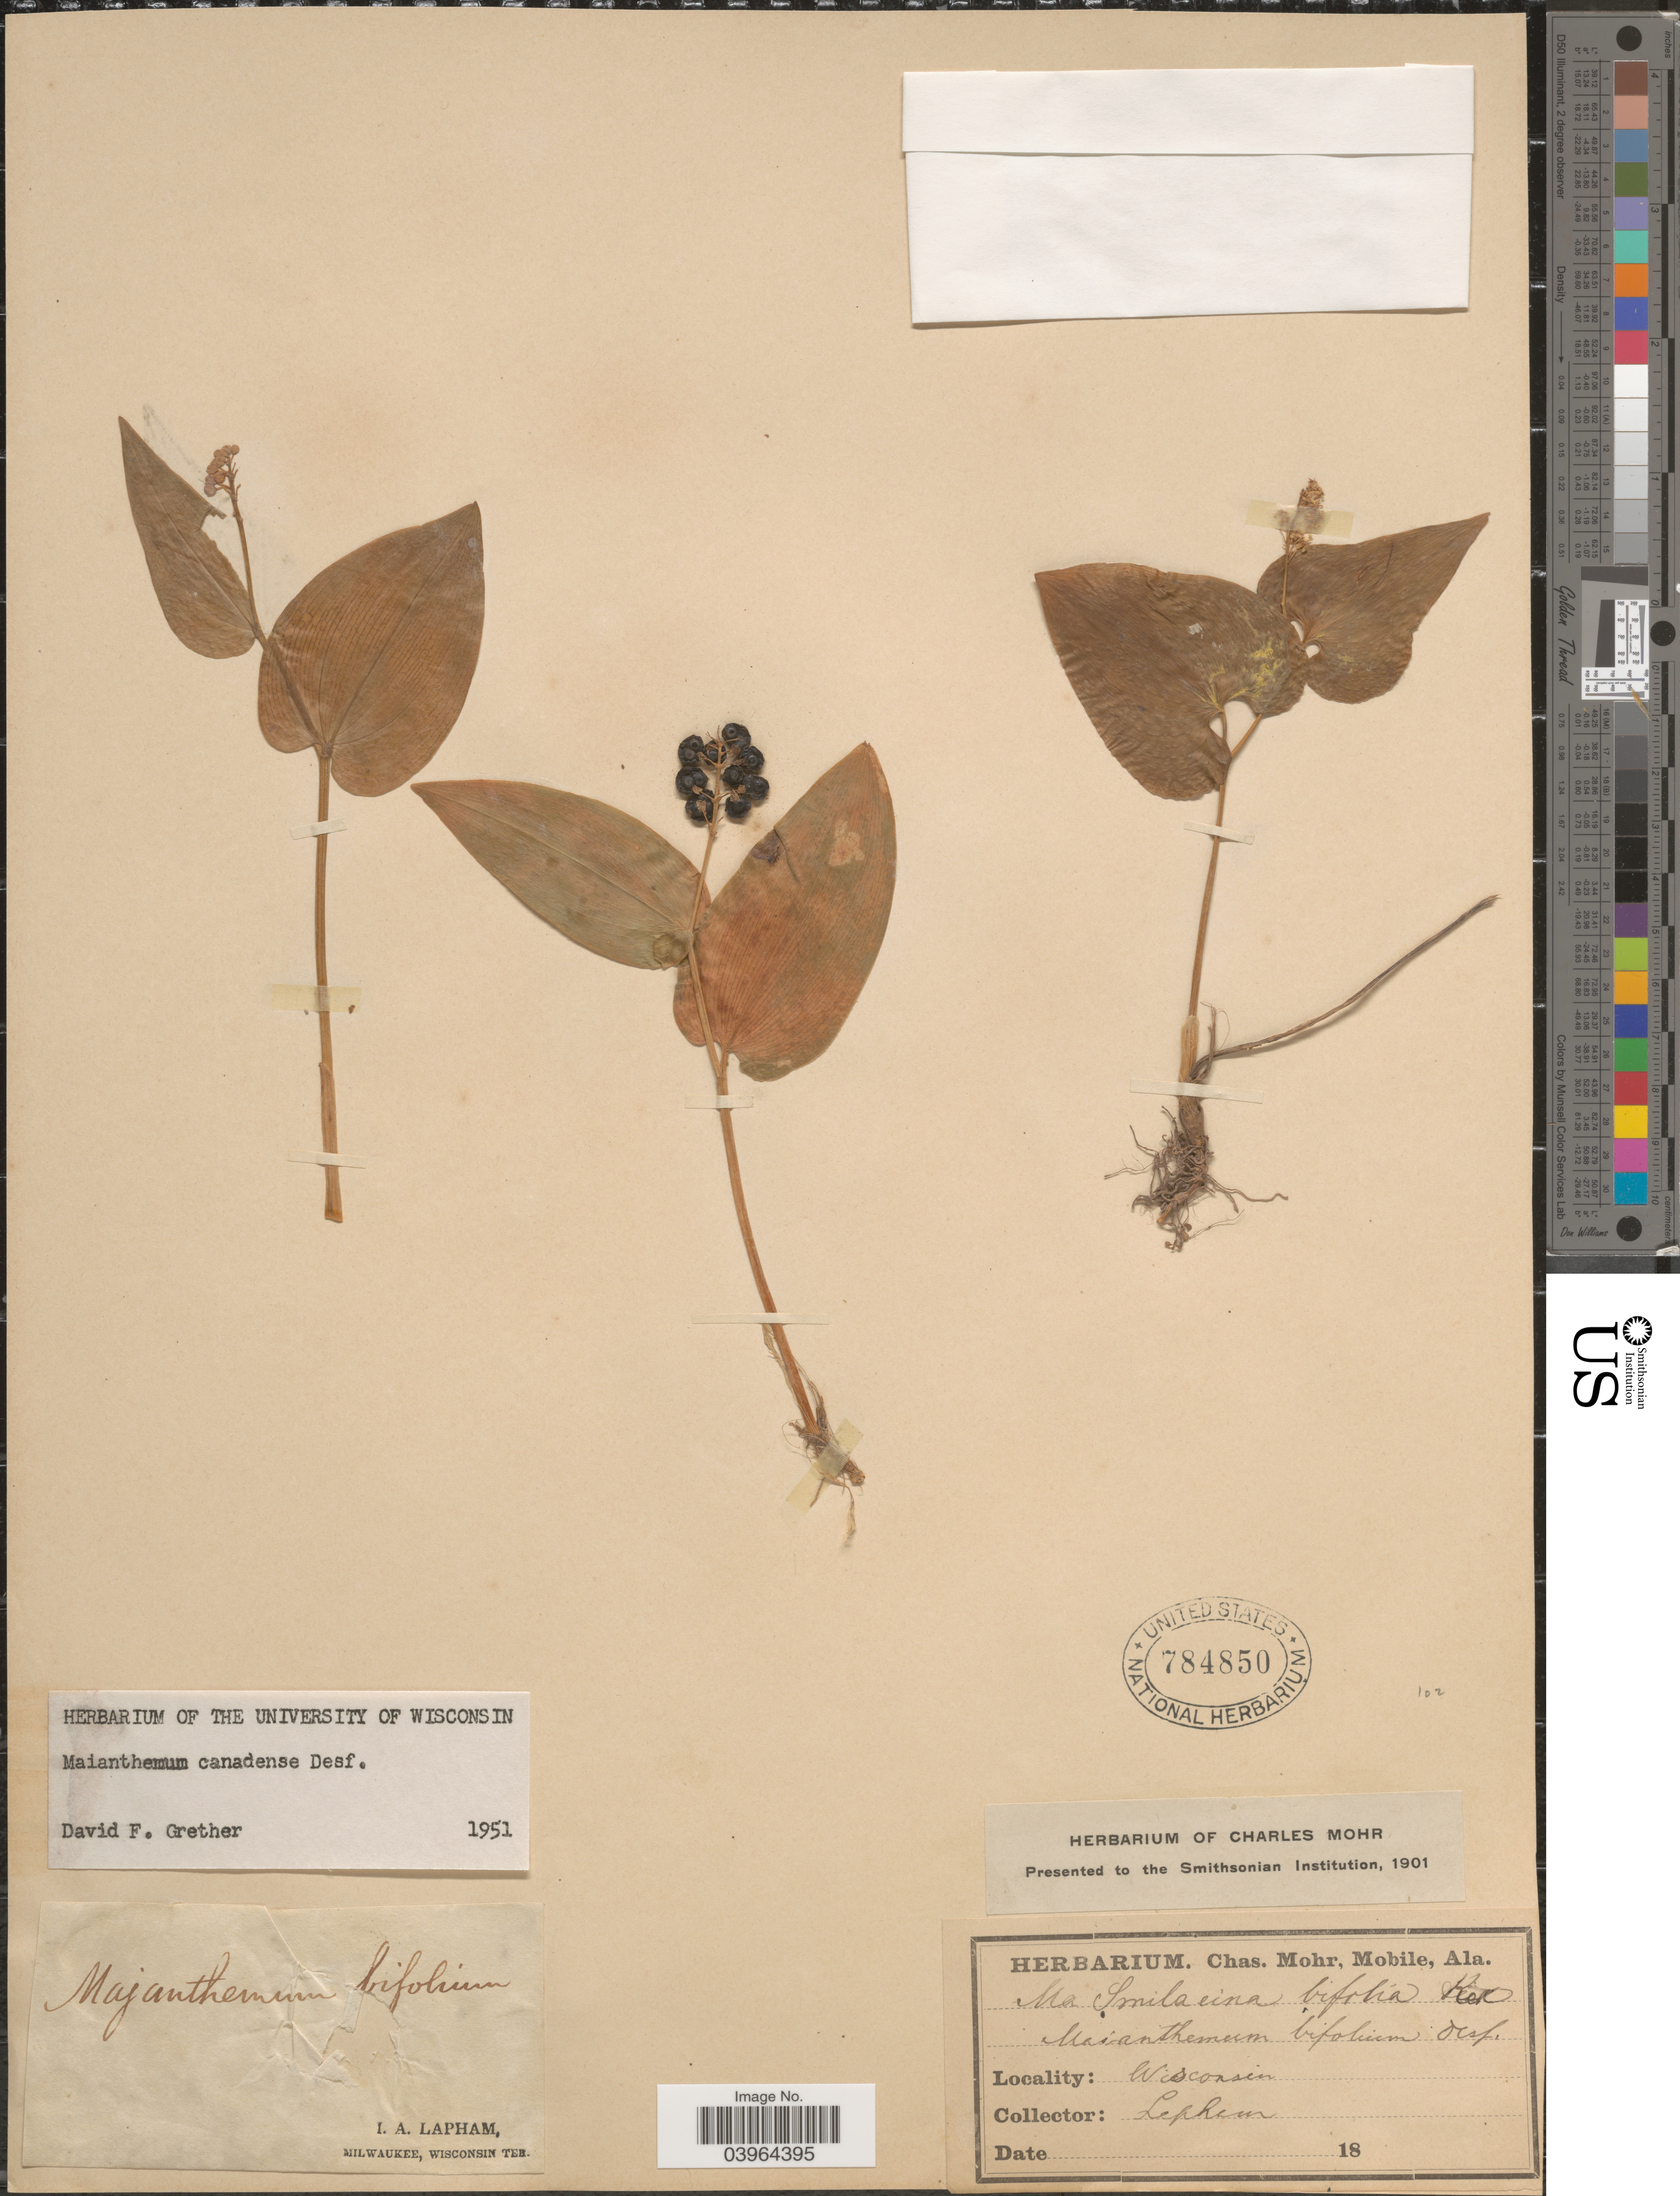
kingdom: Plantae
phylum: Tracheophyta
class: Liliopsida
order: Asparagales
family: Asparagaceae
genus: Maianthemum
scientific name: Maianthemum canadense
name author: Desf.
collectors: I. Lapham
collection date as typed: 18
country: United States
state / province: Wisconsin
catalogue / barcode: US 784850